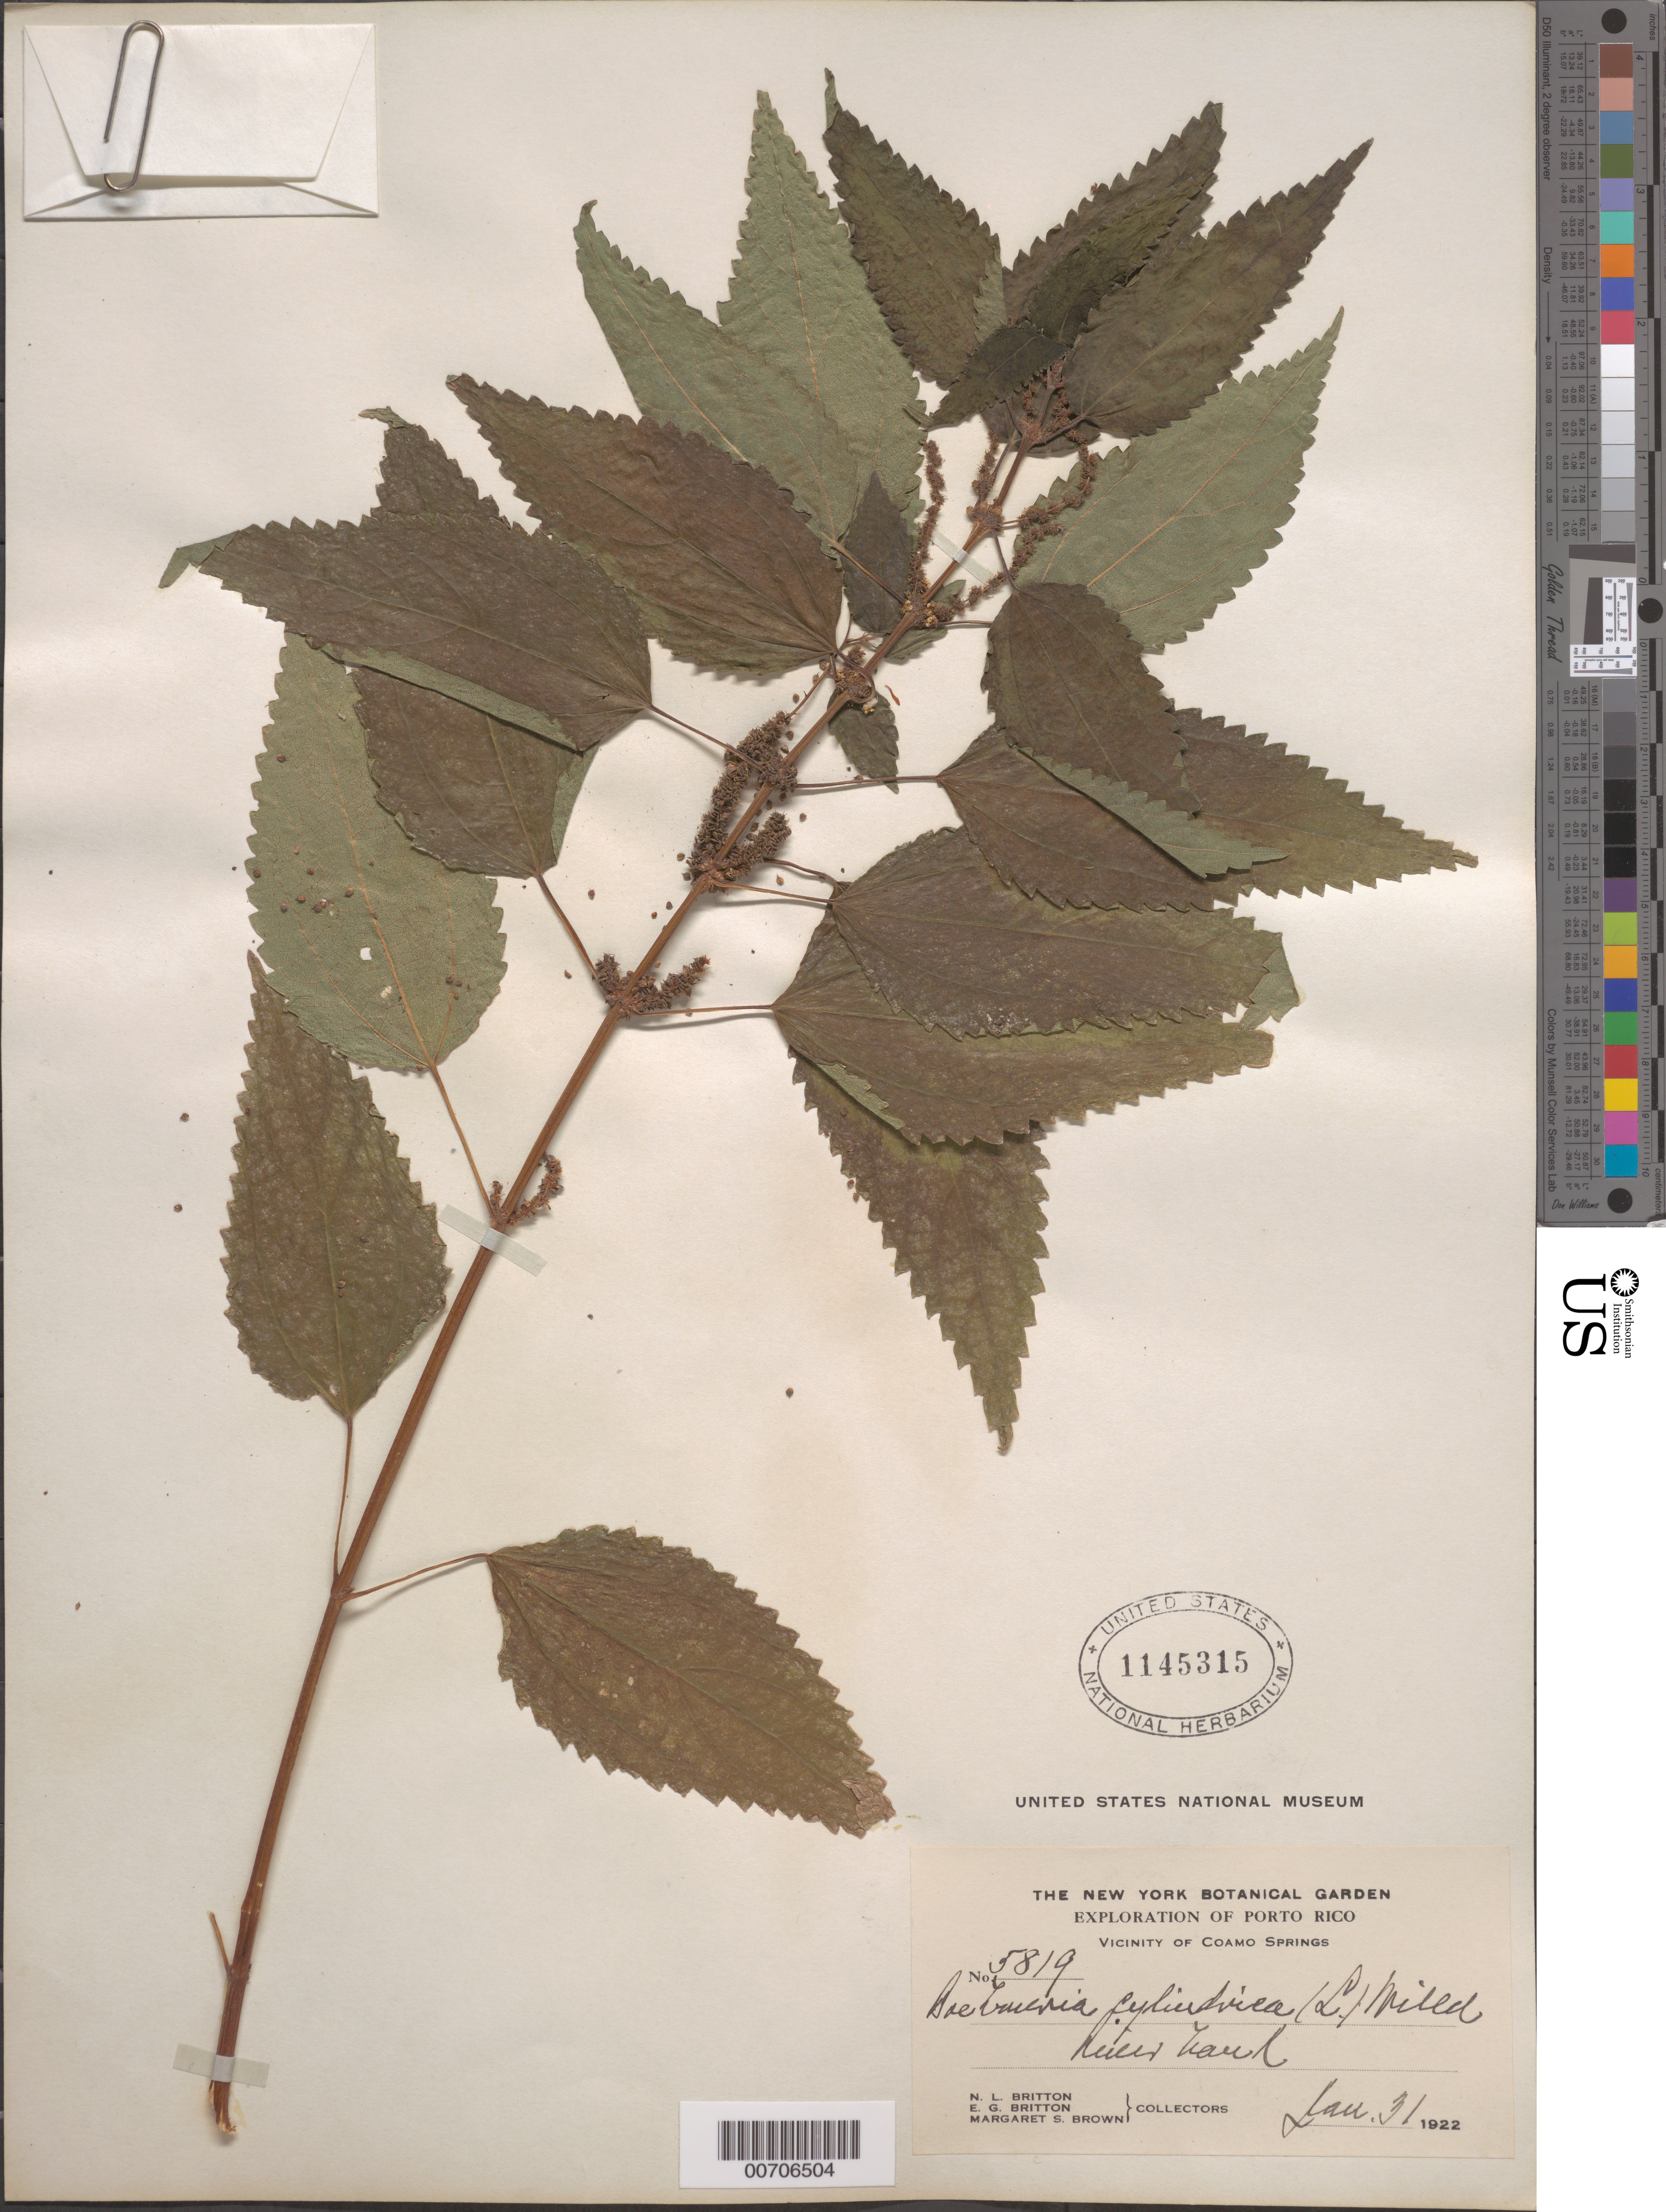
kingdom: Plantae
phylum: Tracheophyta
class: Magnoliopsida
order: Rosales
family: Urticaceae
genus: Boehmeria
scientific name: Boehmeria cylindrica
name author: (L.) Sw.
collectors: N. Britton, E. G. Britton & M. S. Brown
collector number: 5819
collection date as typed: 31 Jan 1922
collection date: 1922-01-31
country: Puerto Rico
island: Greater Antilles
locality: Coamo Springs, vic of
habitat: River bank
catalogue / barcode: US 1145315